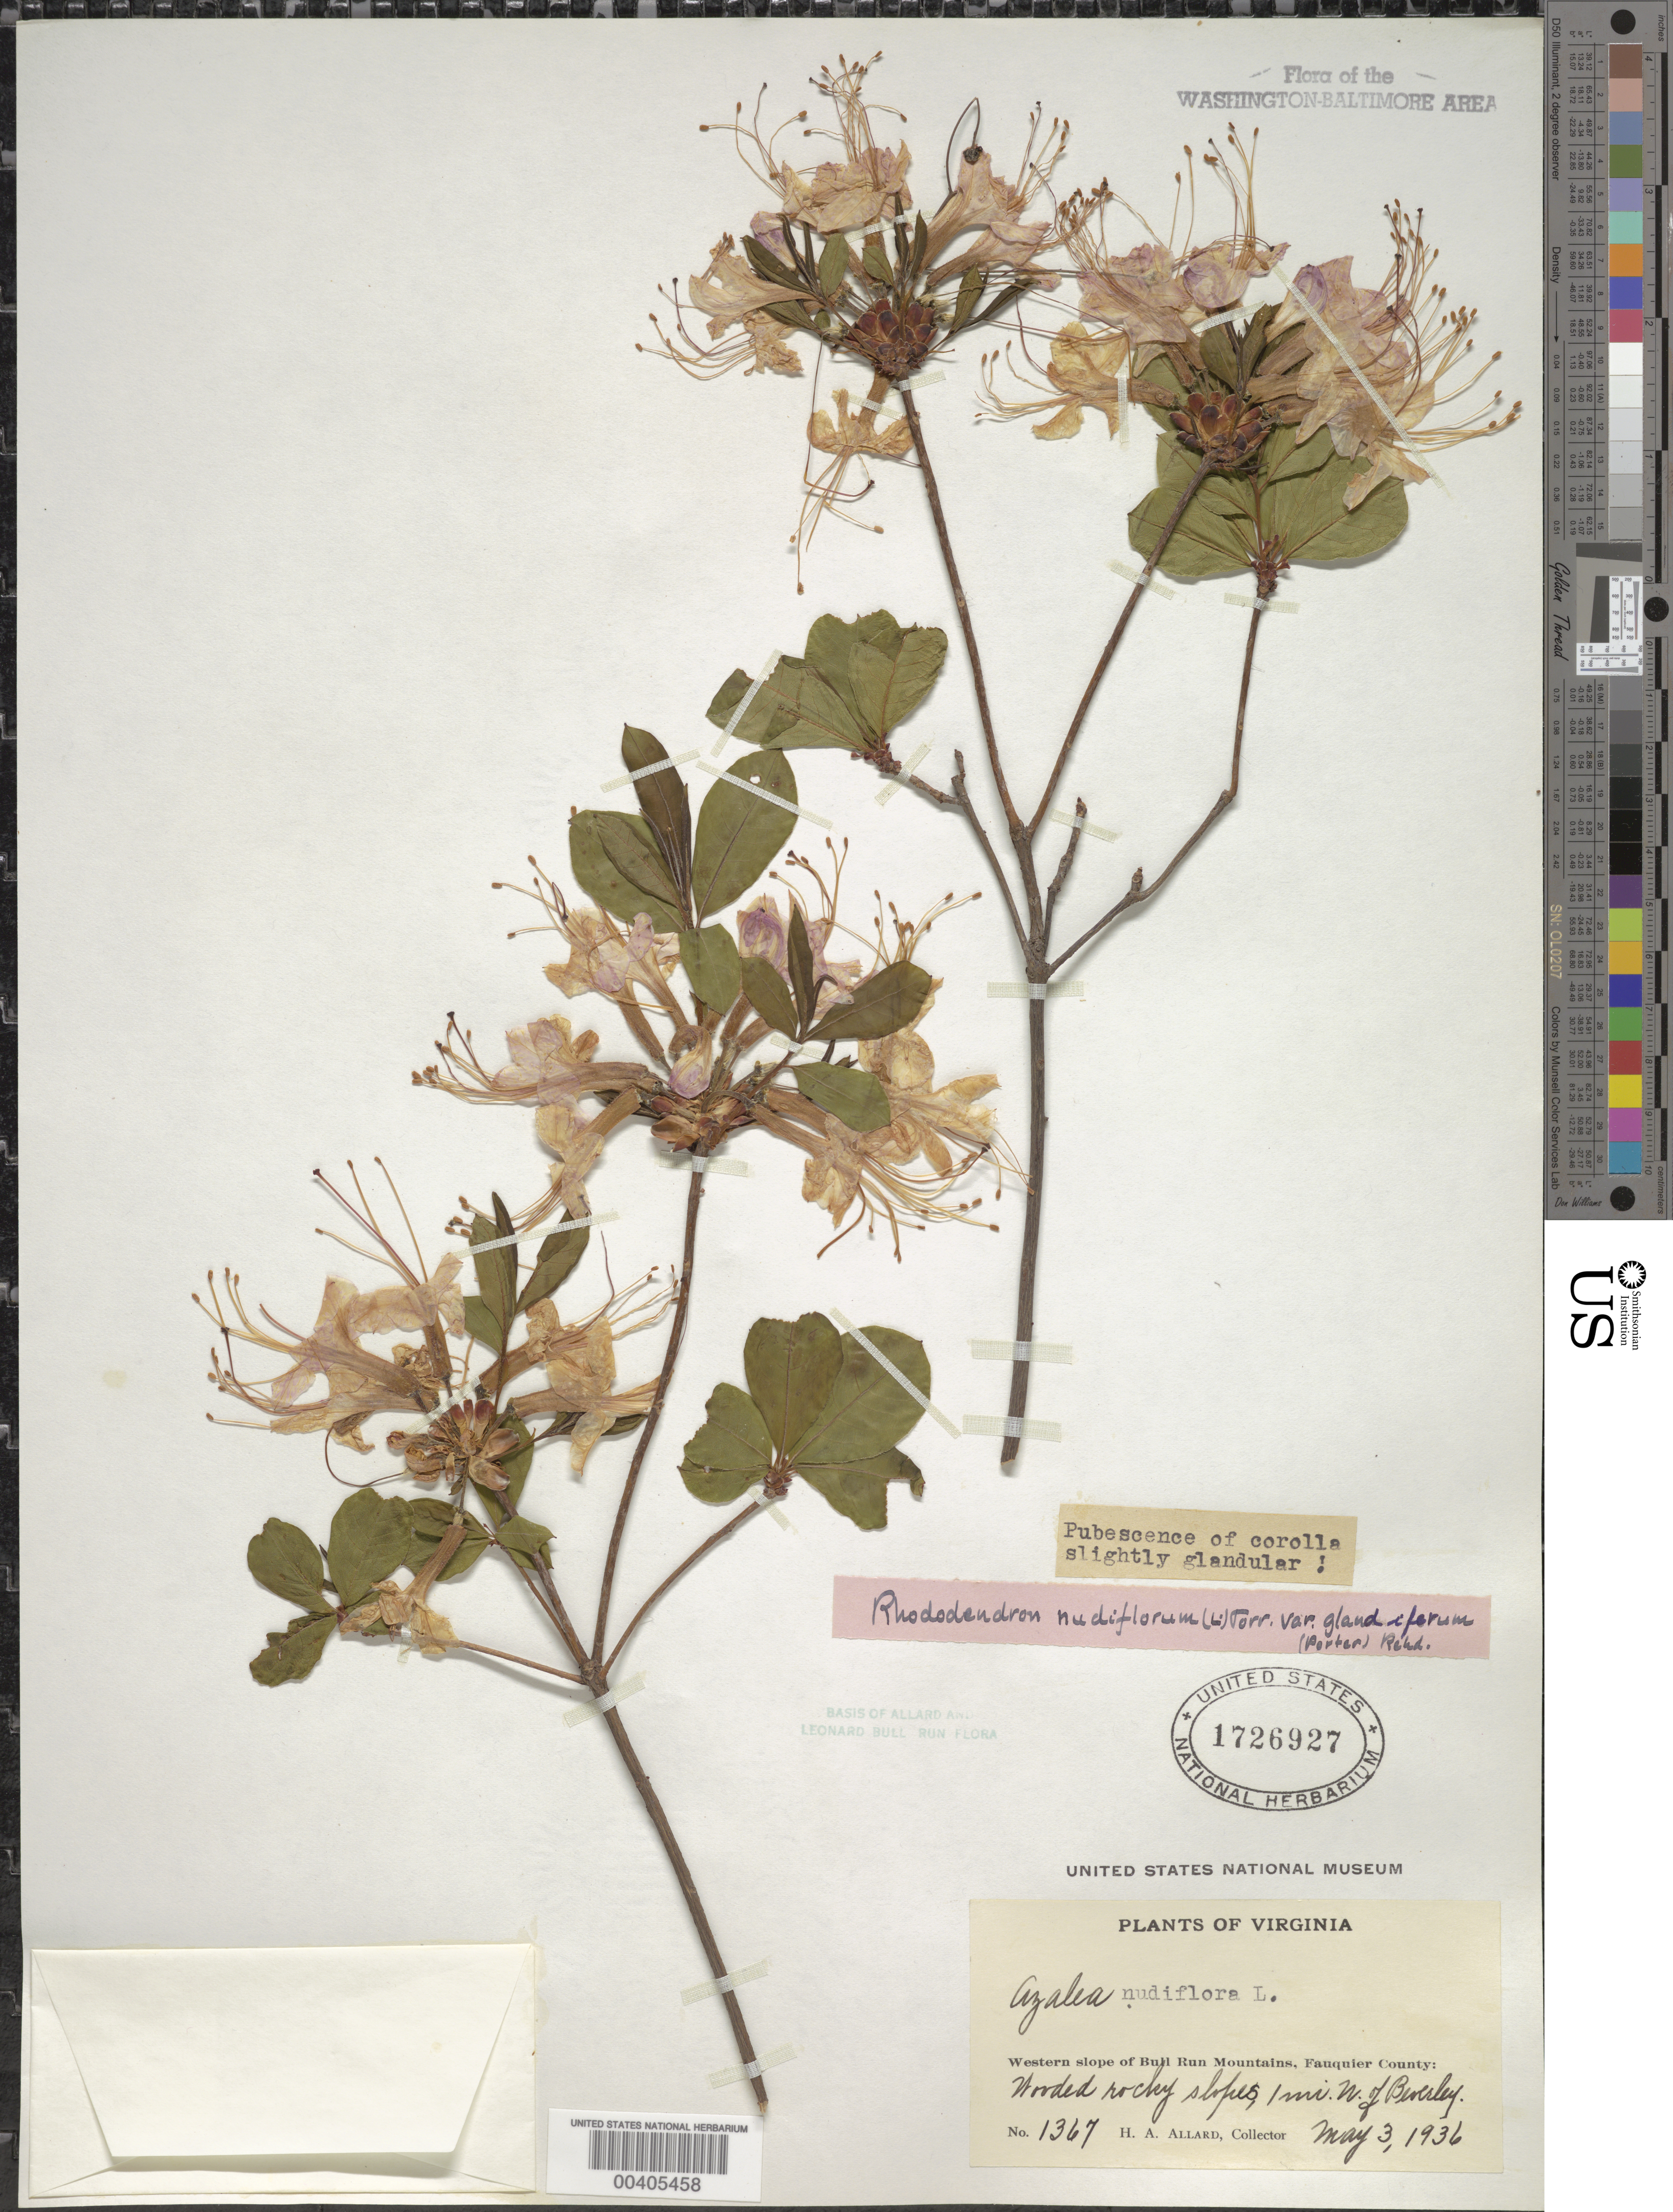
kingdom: Plantae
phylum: Tracheophyta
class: Magnoliopsida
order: Ericales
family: Ericaceae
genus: Rhododendron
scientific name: Rhododendron periclymenoides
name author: (Michx.) Shinners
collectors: H. A. Allard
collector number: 1367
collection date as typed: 03 May 1936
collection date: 1936-05-03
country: United States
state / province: Virginia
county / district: Fauquier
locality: Western Slope of Bull Run Mountains, 1 Mile North of Beverley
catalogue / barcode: US 1726927